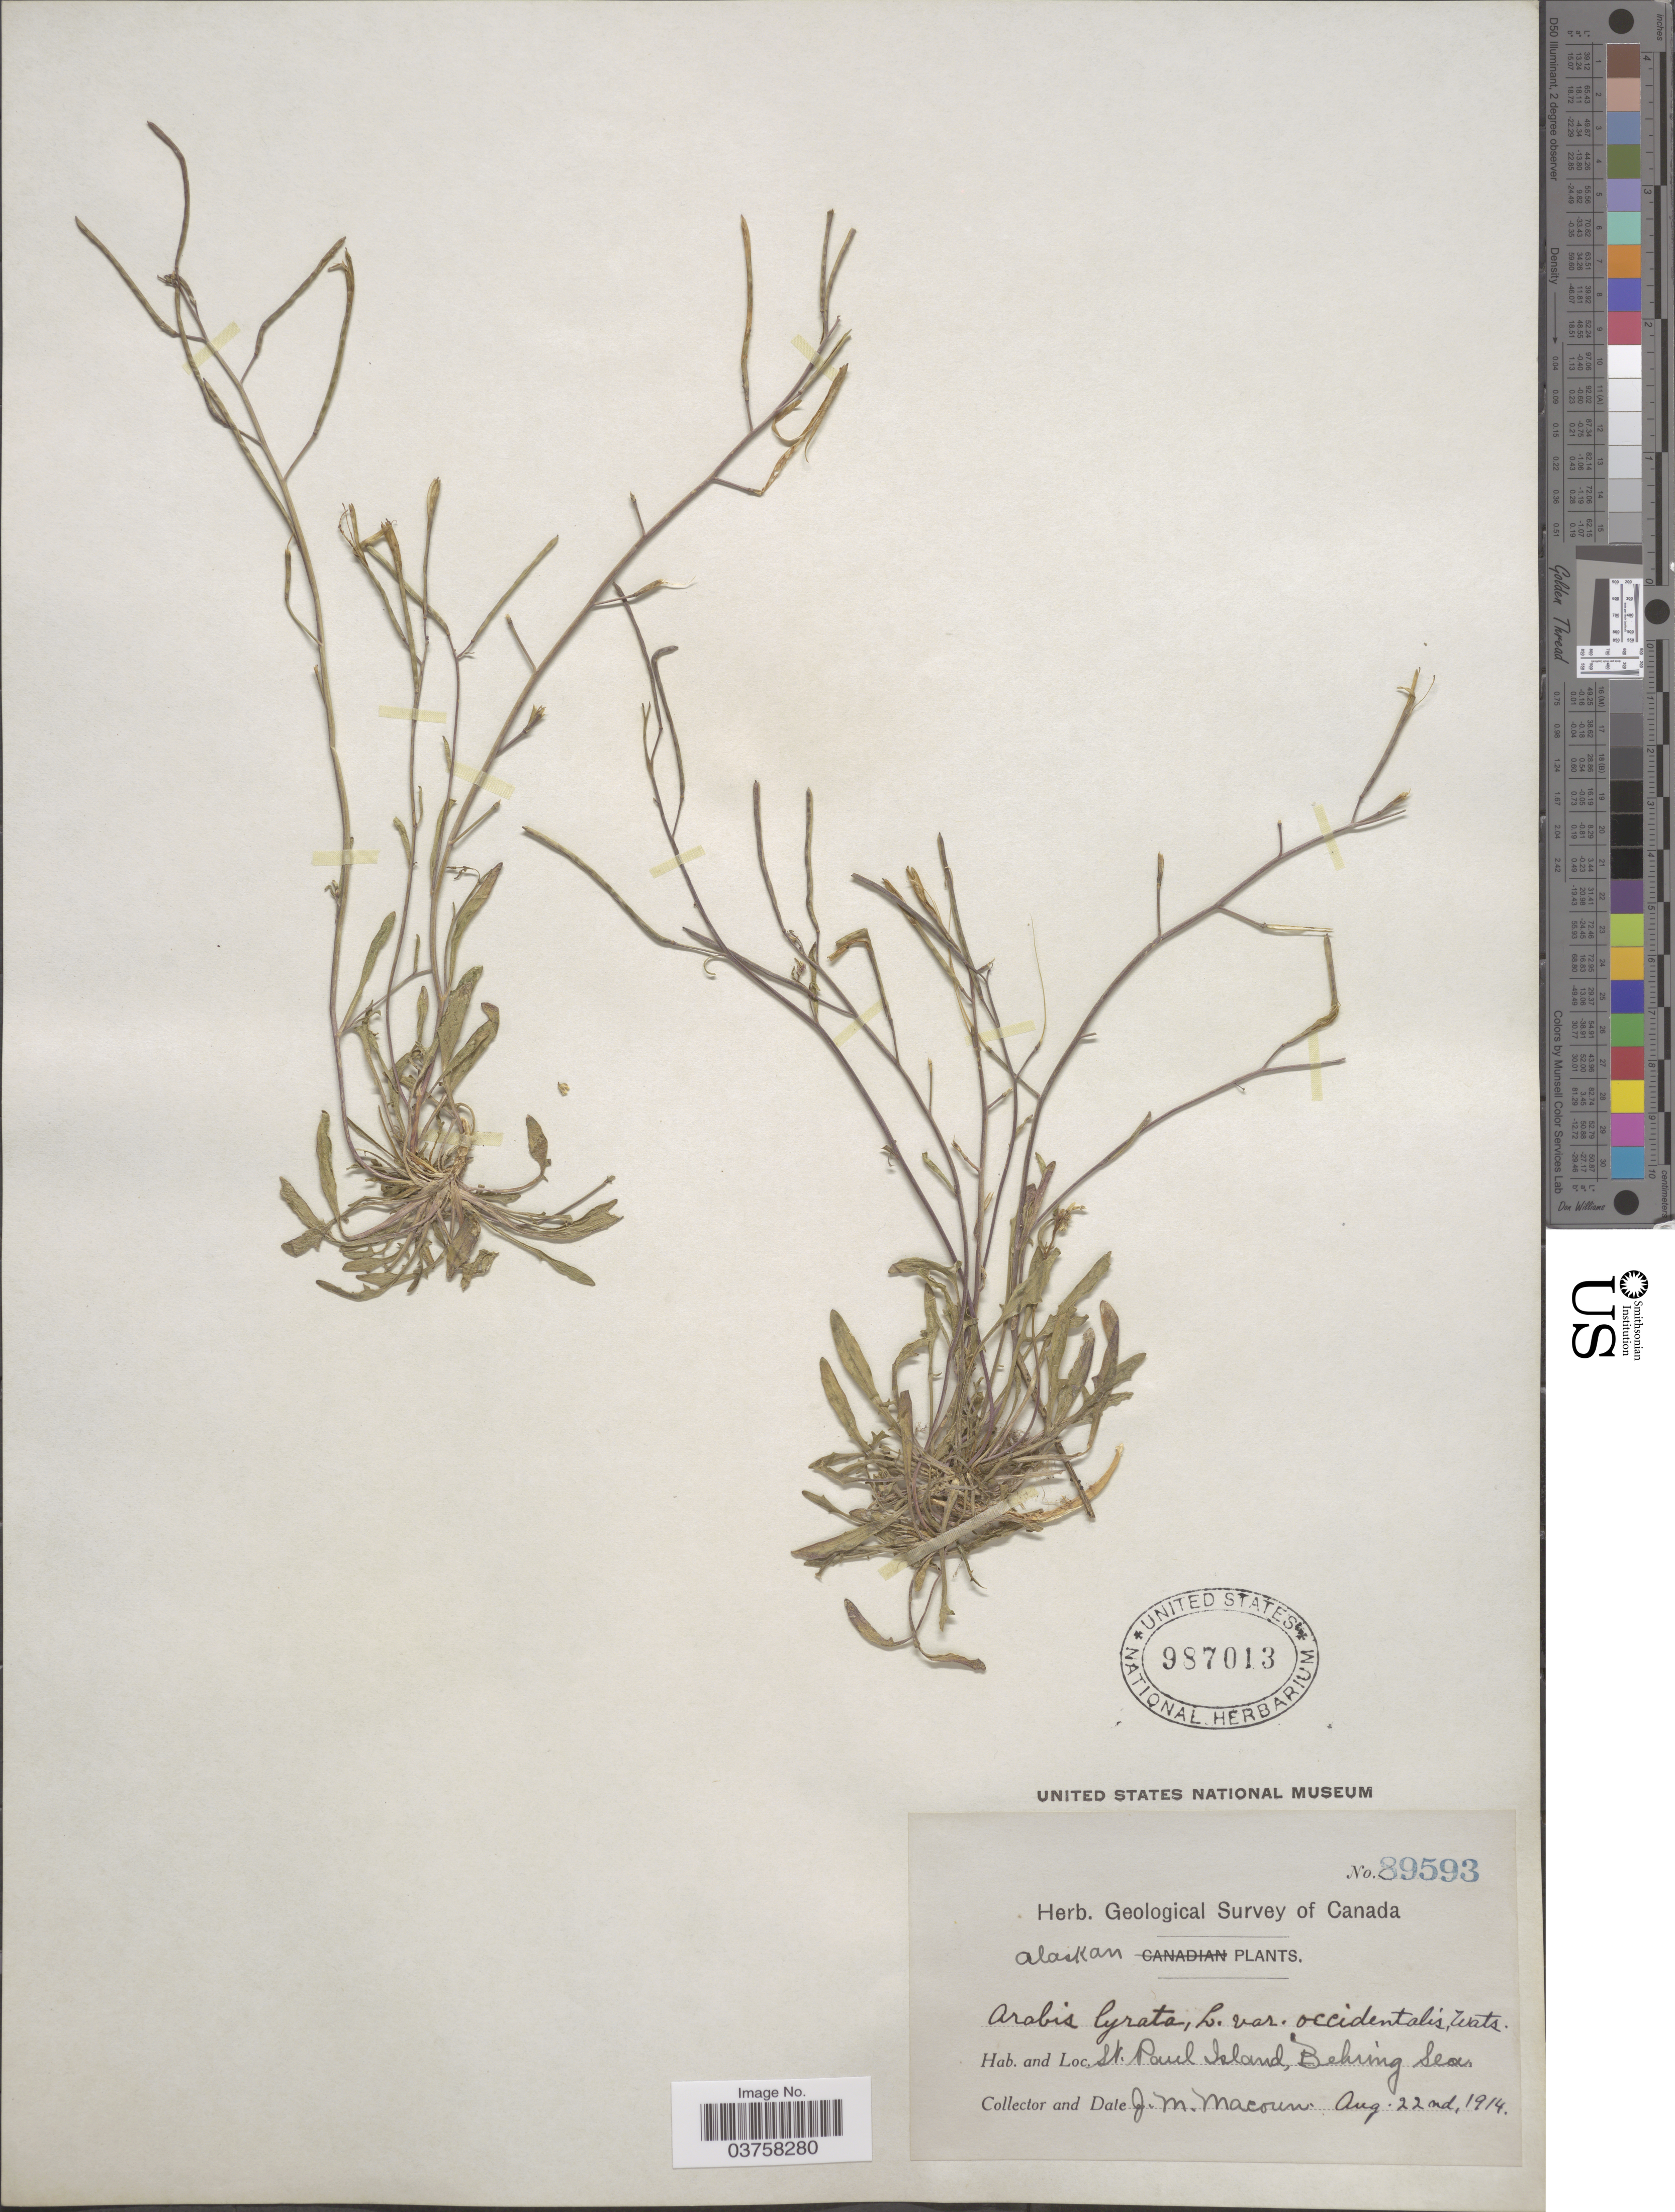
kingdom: Plantae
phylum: Tracheophyta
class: Magnoliopsida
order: Brassicales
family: Brassicaceae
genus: Arabidopsis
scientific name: Arabidopsis lyrata subsp. kamchatica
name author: (Fisch. ex DC.) O'Kane & Al-Shehbaz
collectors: J. M. Macoun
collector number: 89593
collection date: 1914-08-22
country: United States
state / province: Alaska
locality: St. Paul Island, Behring Sea.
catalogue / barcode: US 987013